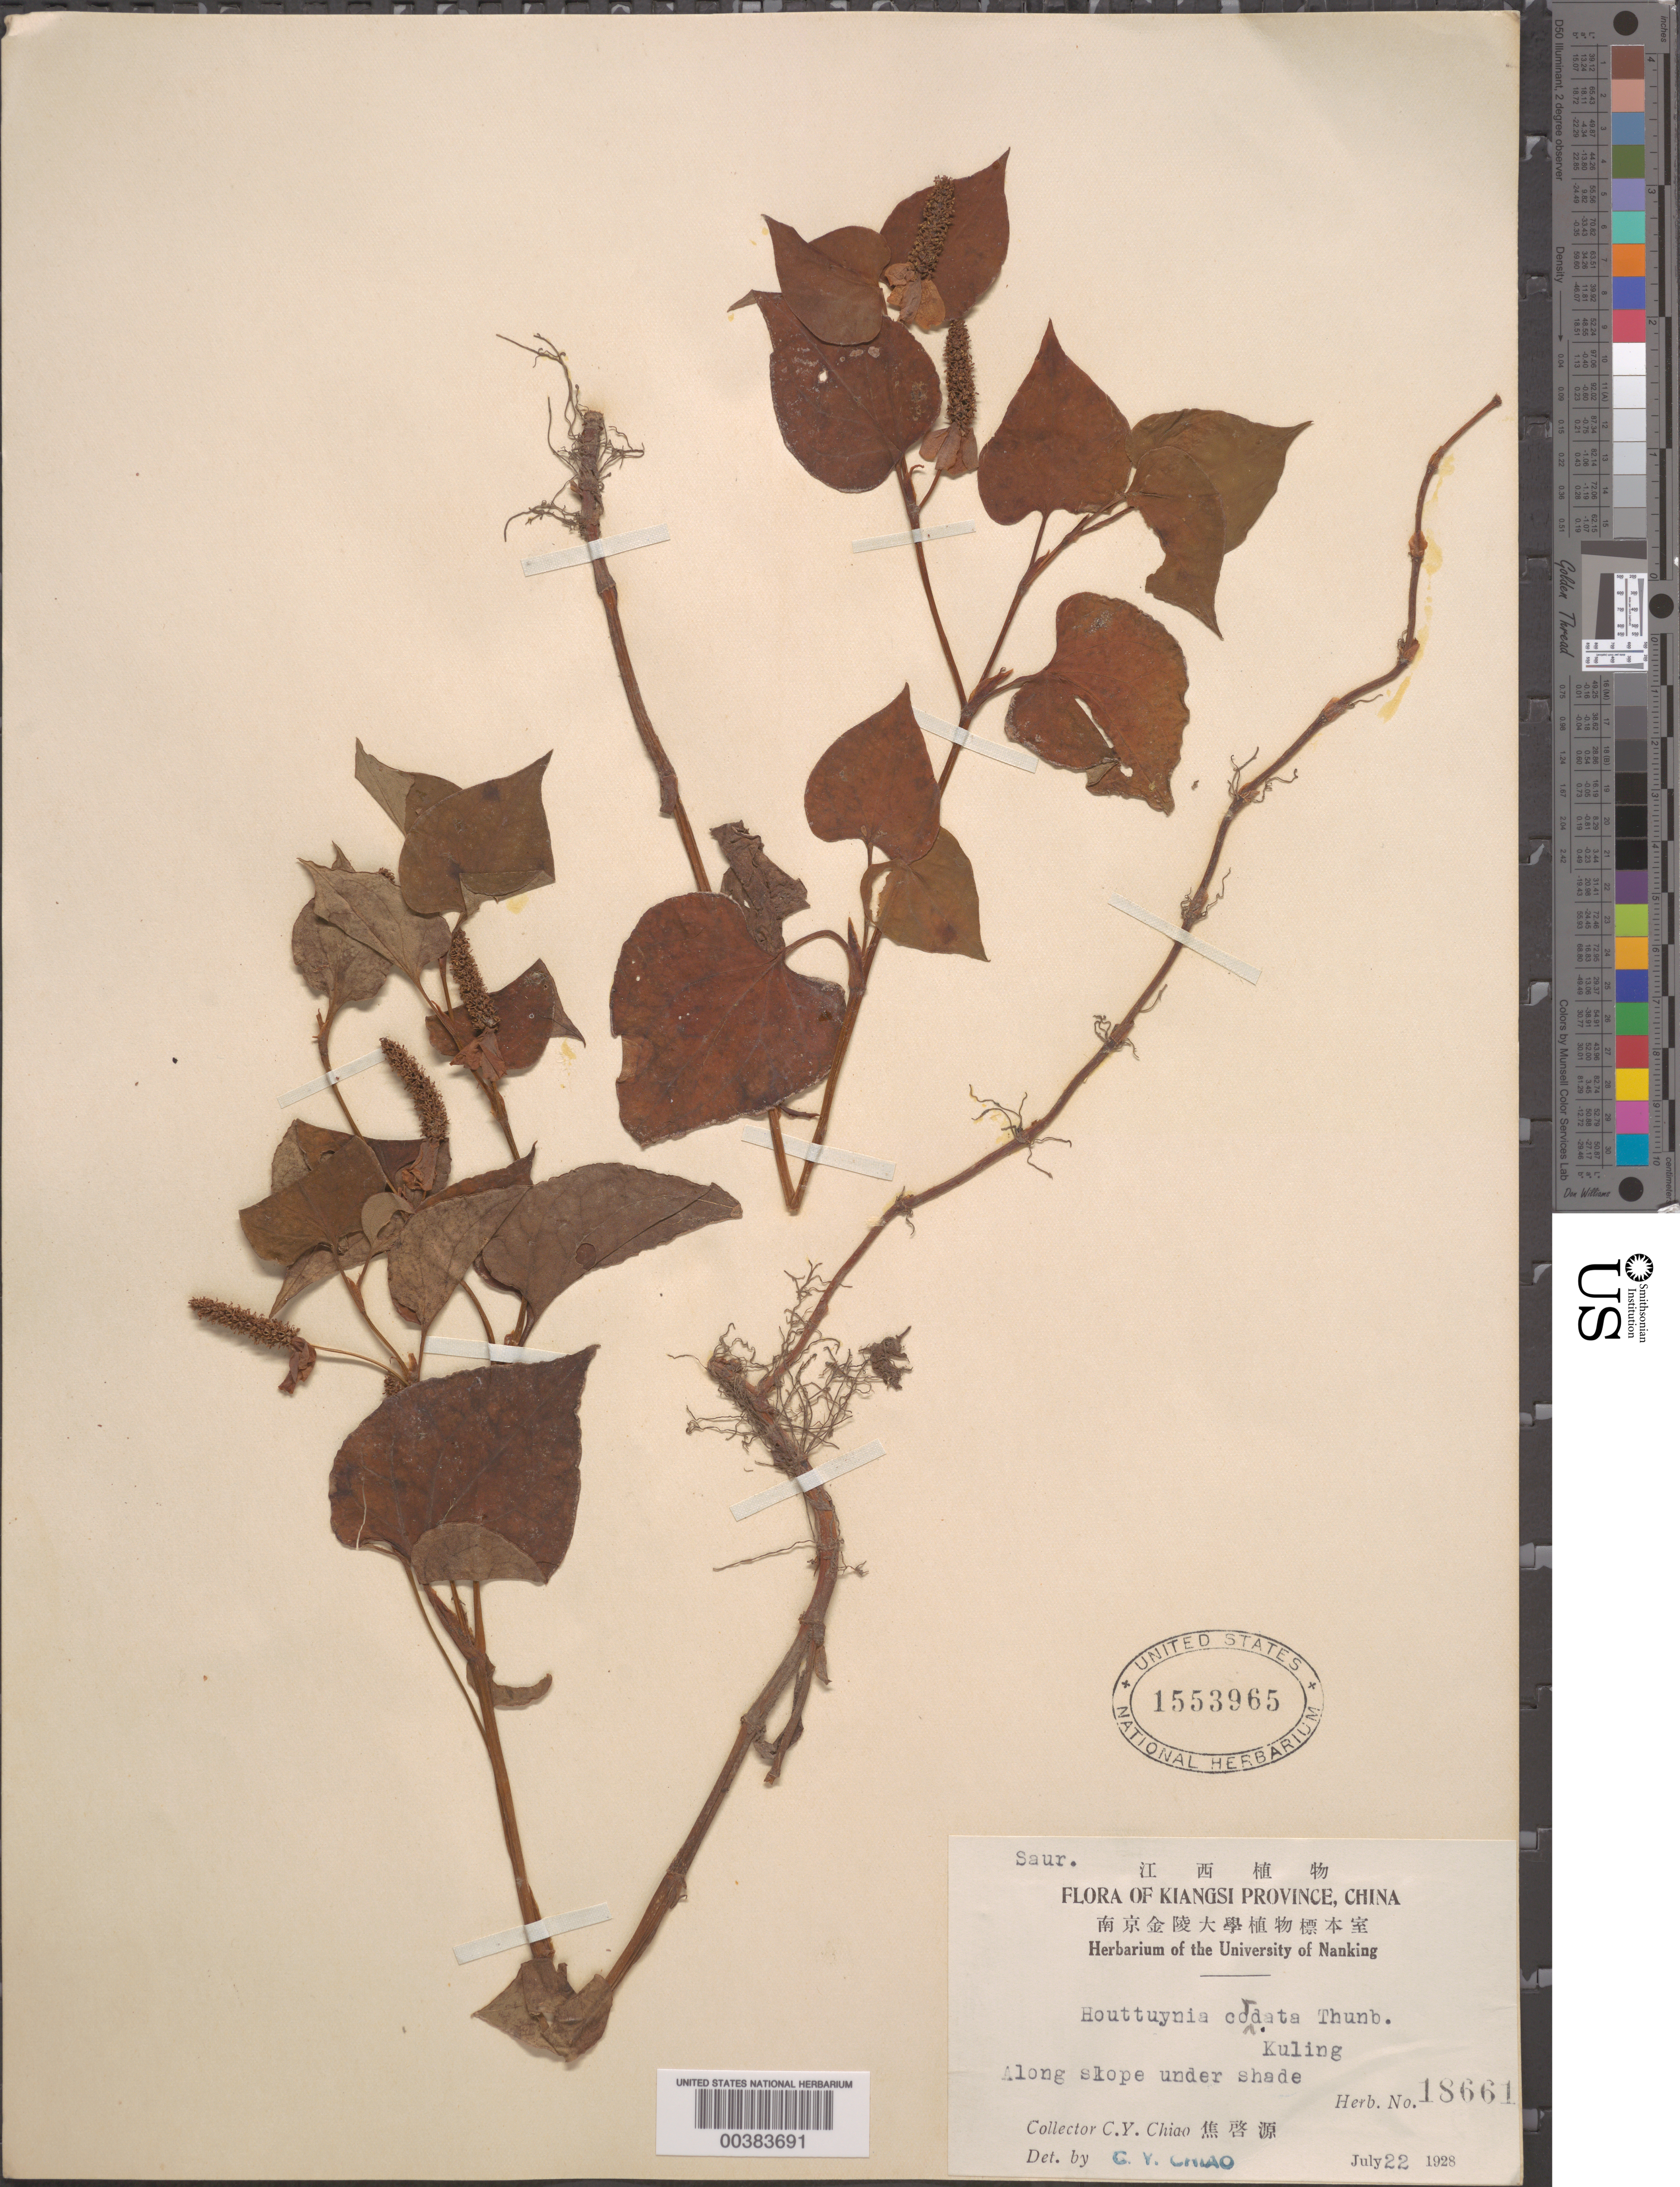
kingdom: Plantae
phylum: Tracheophyta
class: Magnoliopsida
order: Piperales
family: Saururaceae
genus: Houttuynia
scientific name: Houttuynia cordata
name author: Thunb.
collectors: C. Y. Chiao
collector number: Herb. No. 18661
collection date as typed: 22 Jul 1928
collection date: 1928-07-22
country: China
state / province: Jiangxi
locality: Kuling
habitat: Along slope under shade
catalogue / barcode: US 1553965